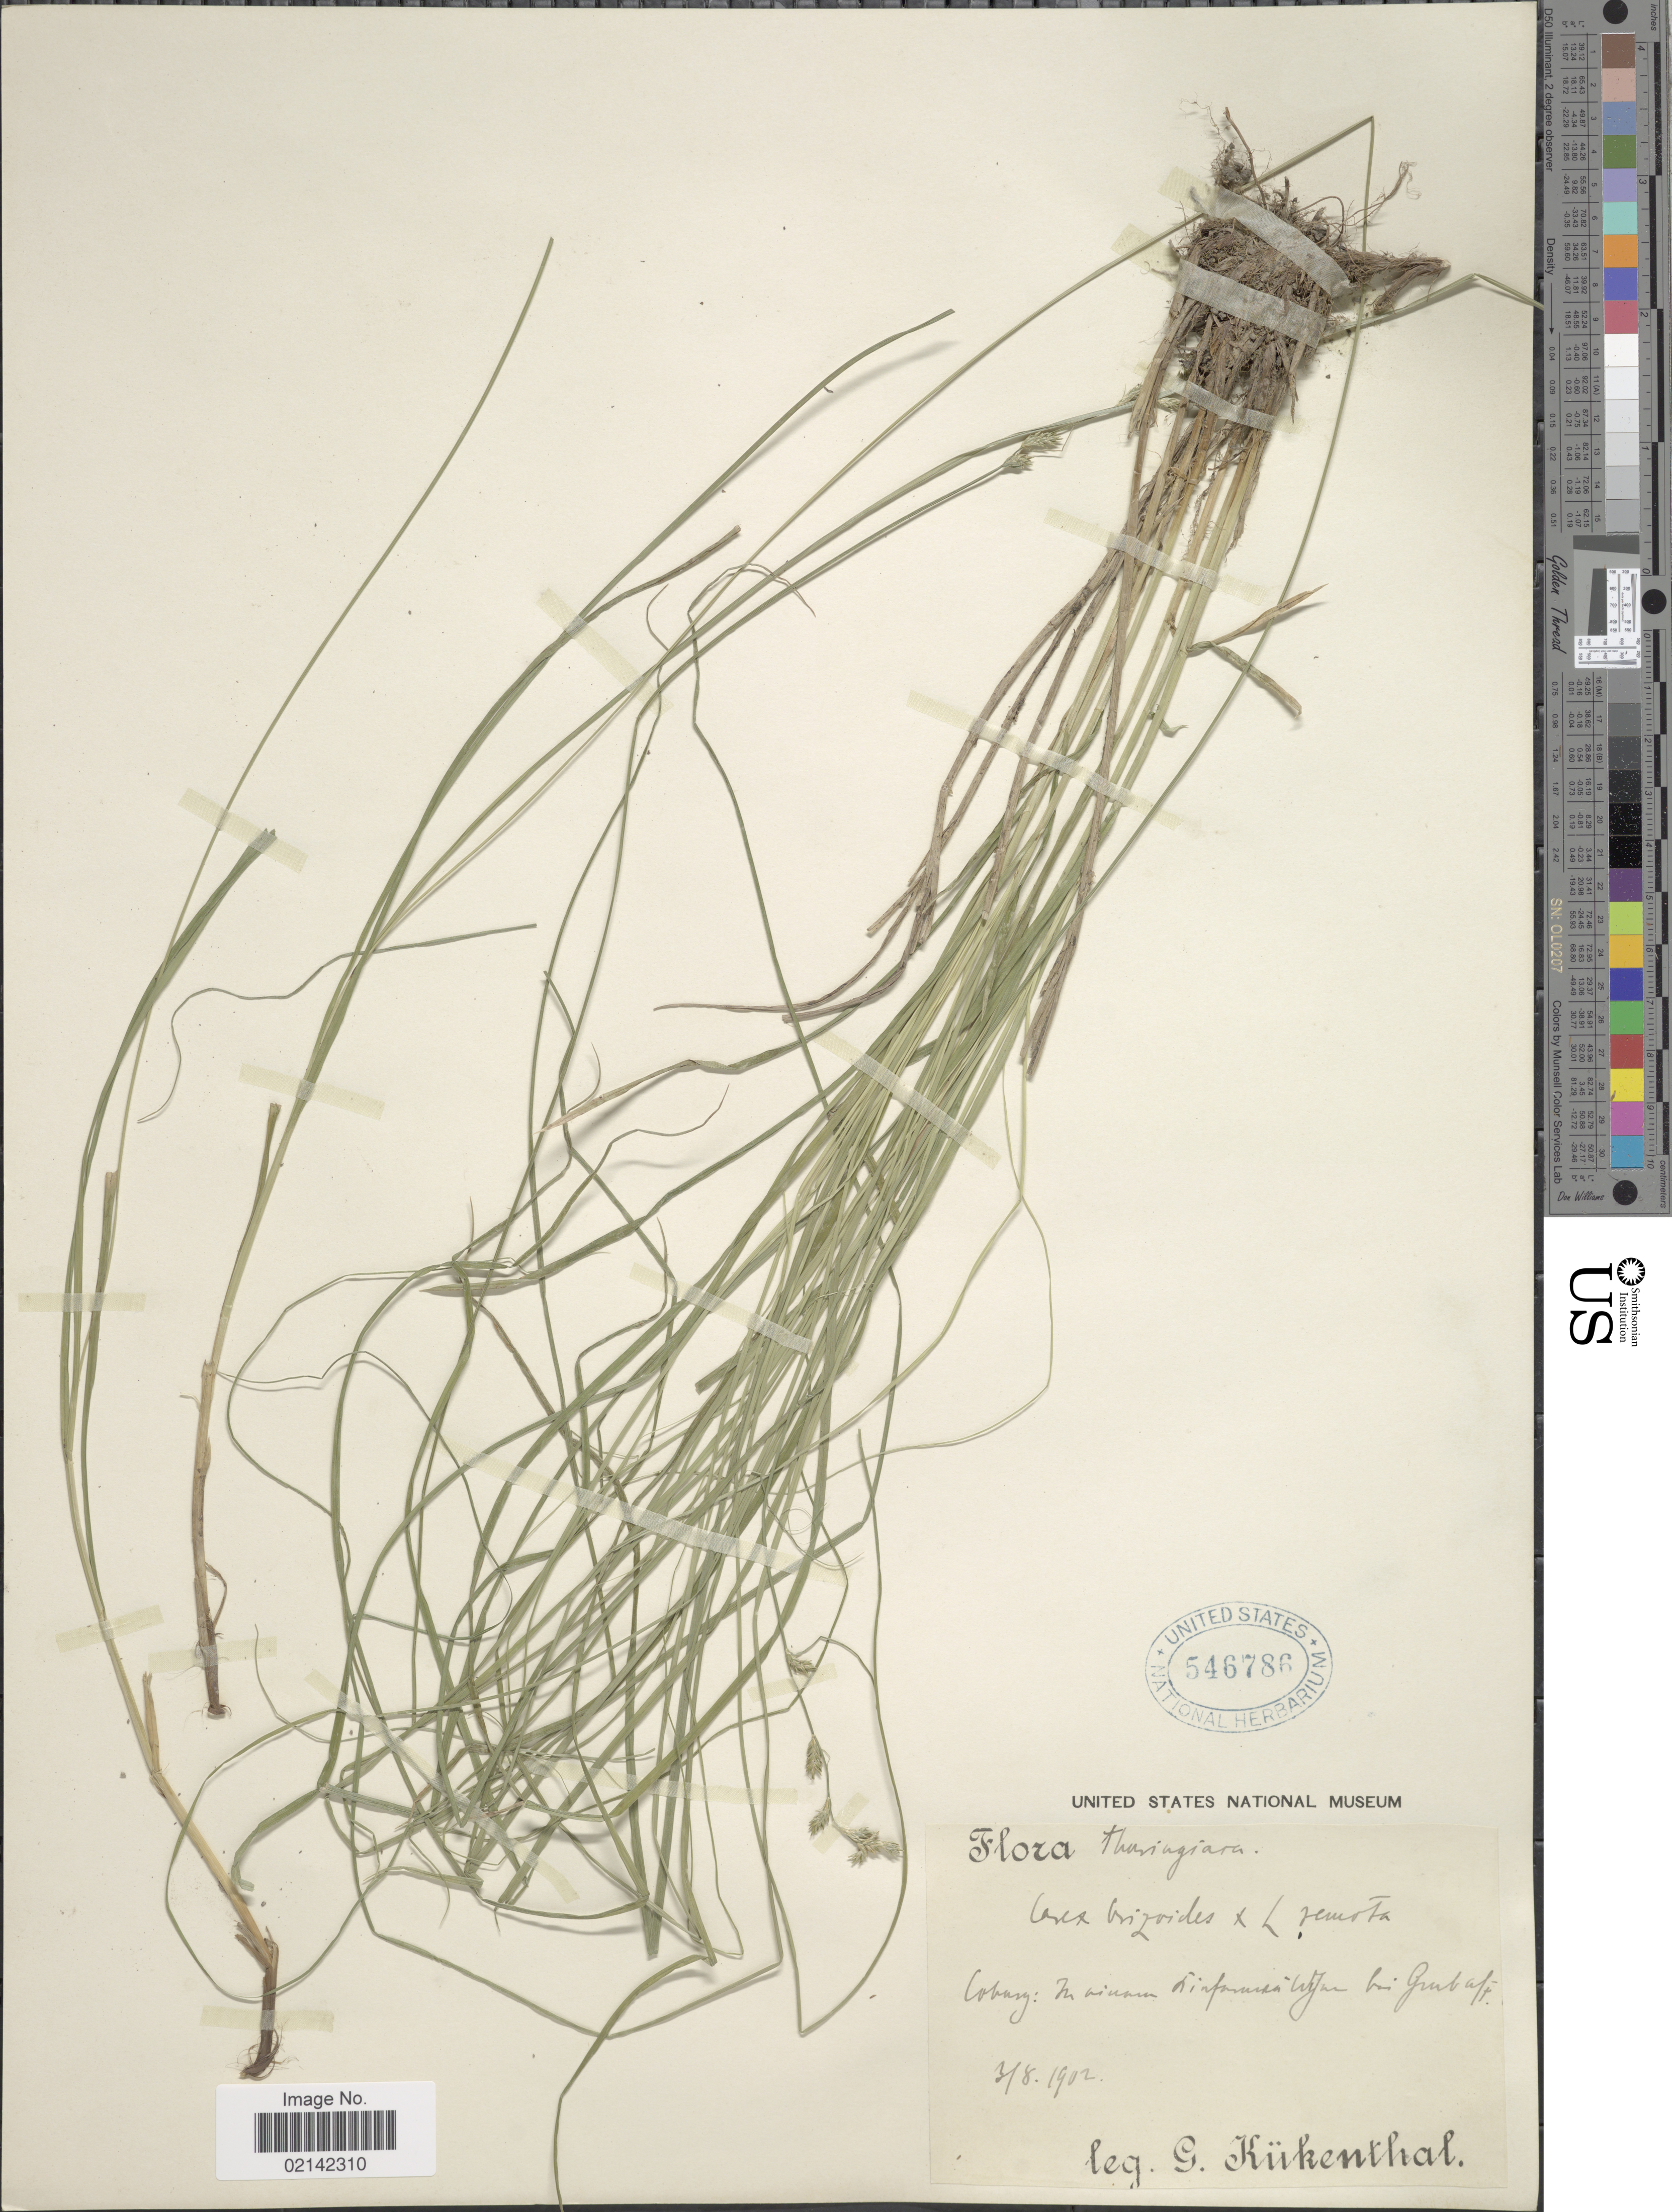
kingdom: Plantae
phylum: Tracheophyta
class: Liliopsida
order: Poales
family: Cyperaceae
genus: Carex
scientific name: Carex brizoides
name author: L.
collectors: G. Kükenthal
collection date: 1902-08-03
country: Germany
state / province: Thuringia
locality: Thuringiara. Cobany: In miumum Firfamursea bei Grubaff [interpreted]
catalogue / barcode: US 546786